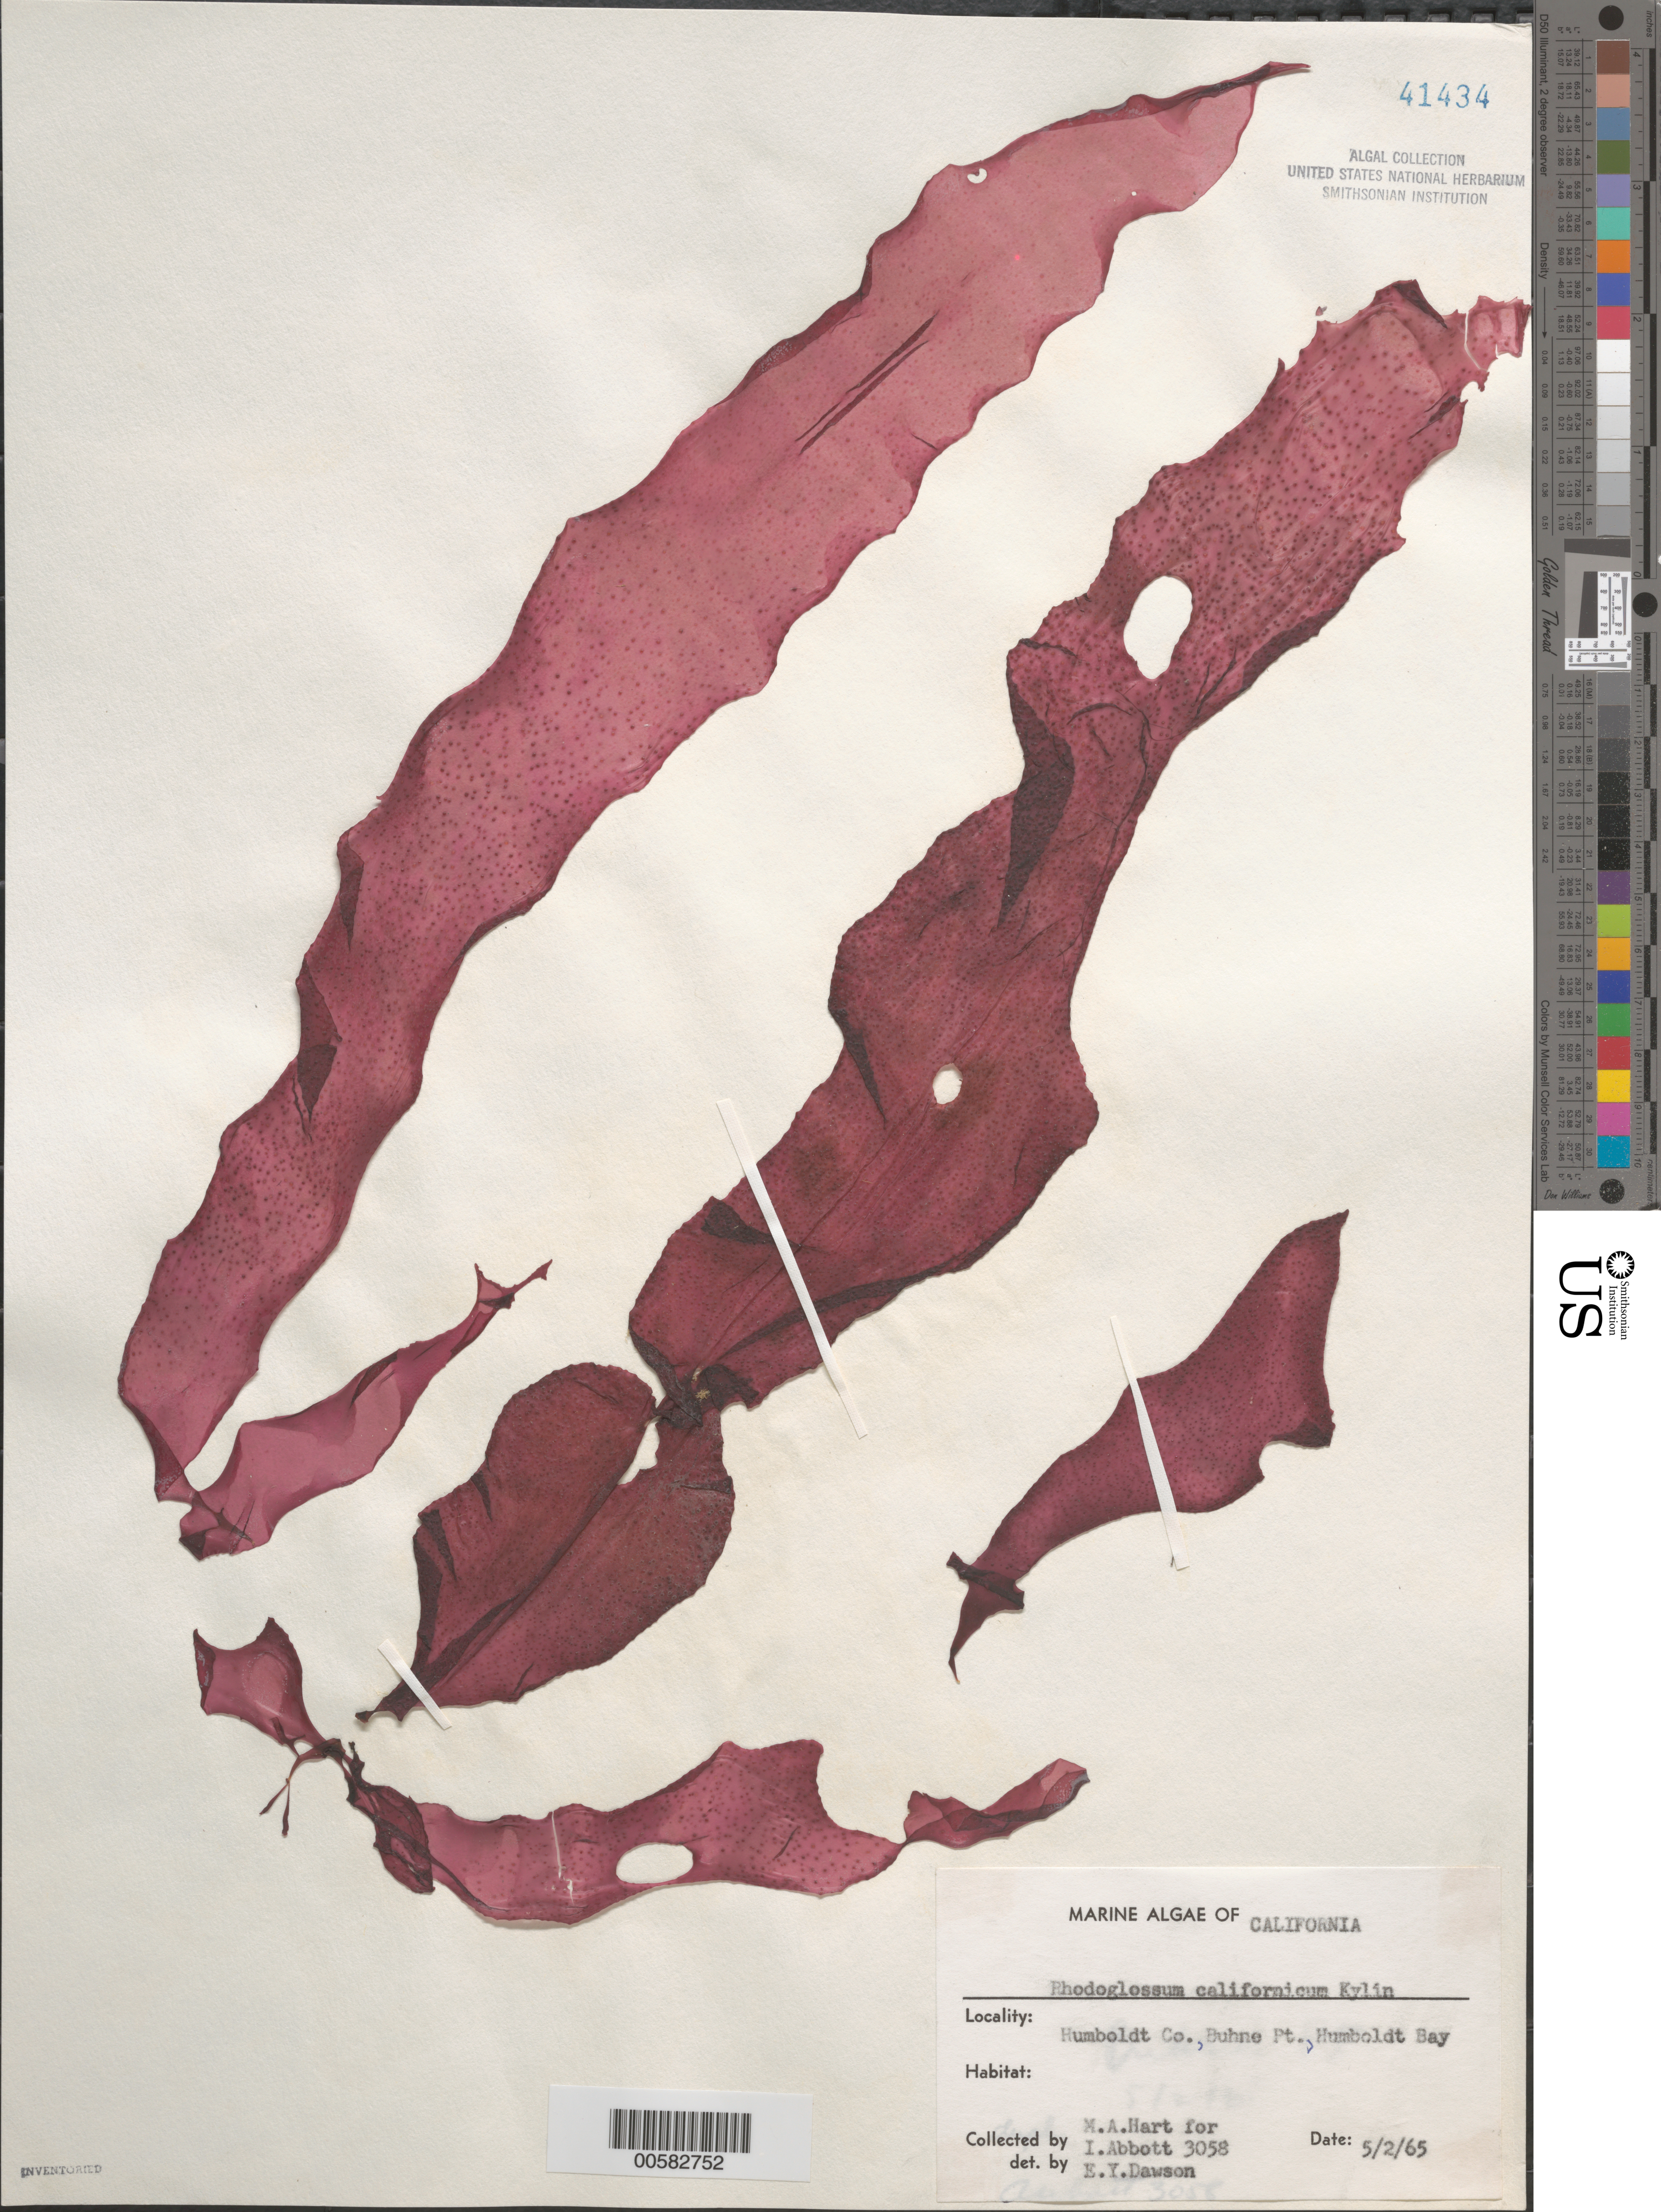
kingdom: Plantae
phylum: Rhodophyta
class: Florideophyceae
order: Gigartinales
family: Gigartinaceae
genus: Mazzaella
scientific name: Mazzaella californica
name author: (J. Agardh) G. De Toni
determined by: Algae name updating Project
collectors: M. A. Hart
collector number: IAA 3058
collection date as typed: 02 May 1965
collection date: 1965-05-02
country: United States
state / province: California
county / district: Humboldt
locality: Buhne Point, Humboldt Bay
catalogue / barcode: US 41434